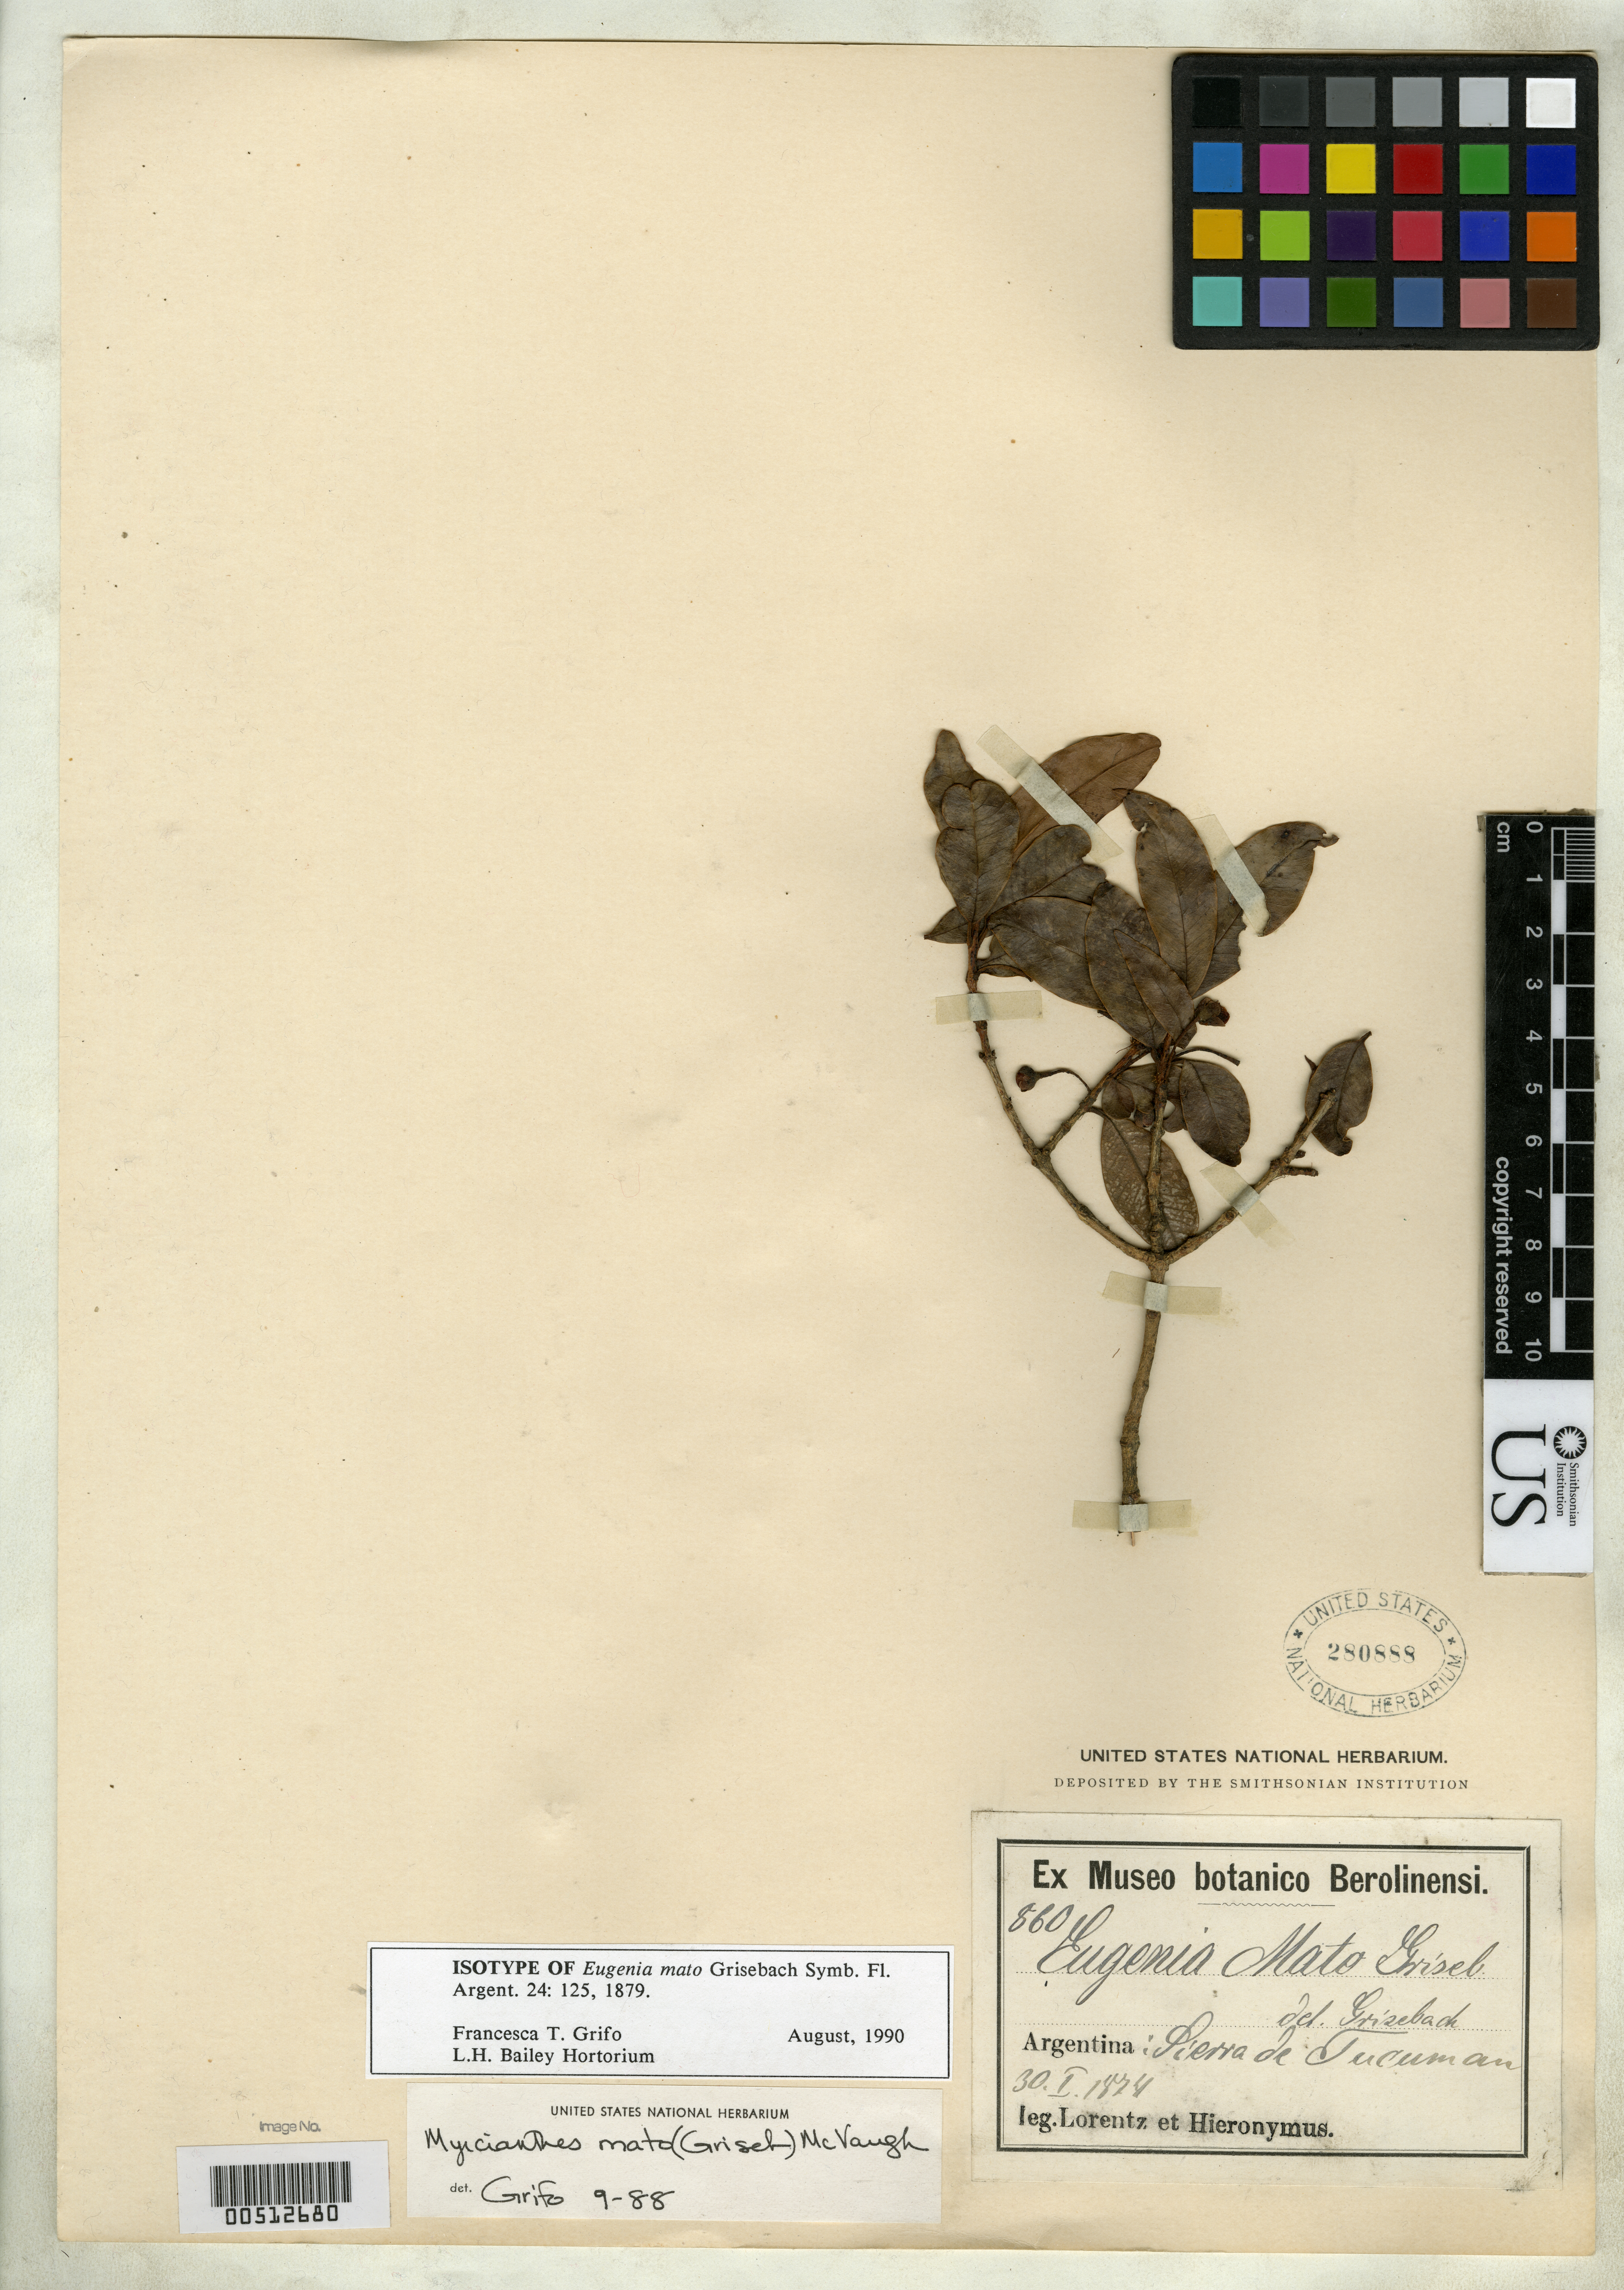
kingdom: Plantae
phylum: Tracheophyta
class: Magnoliopsida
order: Myrtales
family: Myrtaceae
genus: Eugenia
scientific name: Eugenia mato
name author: Griseb.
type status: Isotype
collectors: P. G. Lorentz & G. H. Hieronymus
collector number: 860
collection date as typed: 30 Jan 1874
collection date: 1874-01-30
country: Argentina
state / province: Tucumán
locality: Sierra de Tucuman.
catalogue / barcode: US 280888